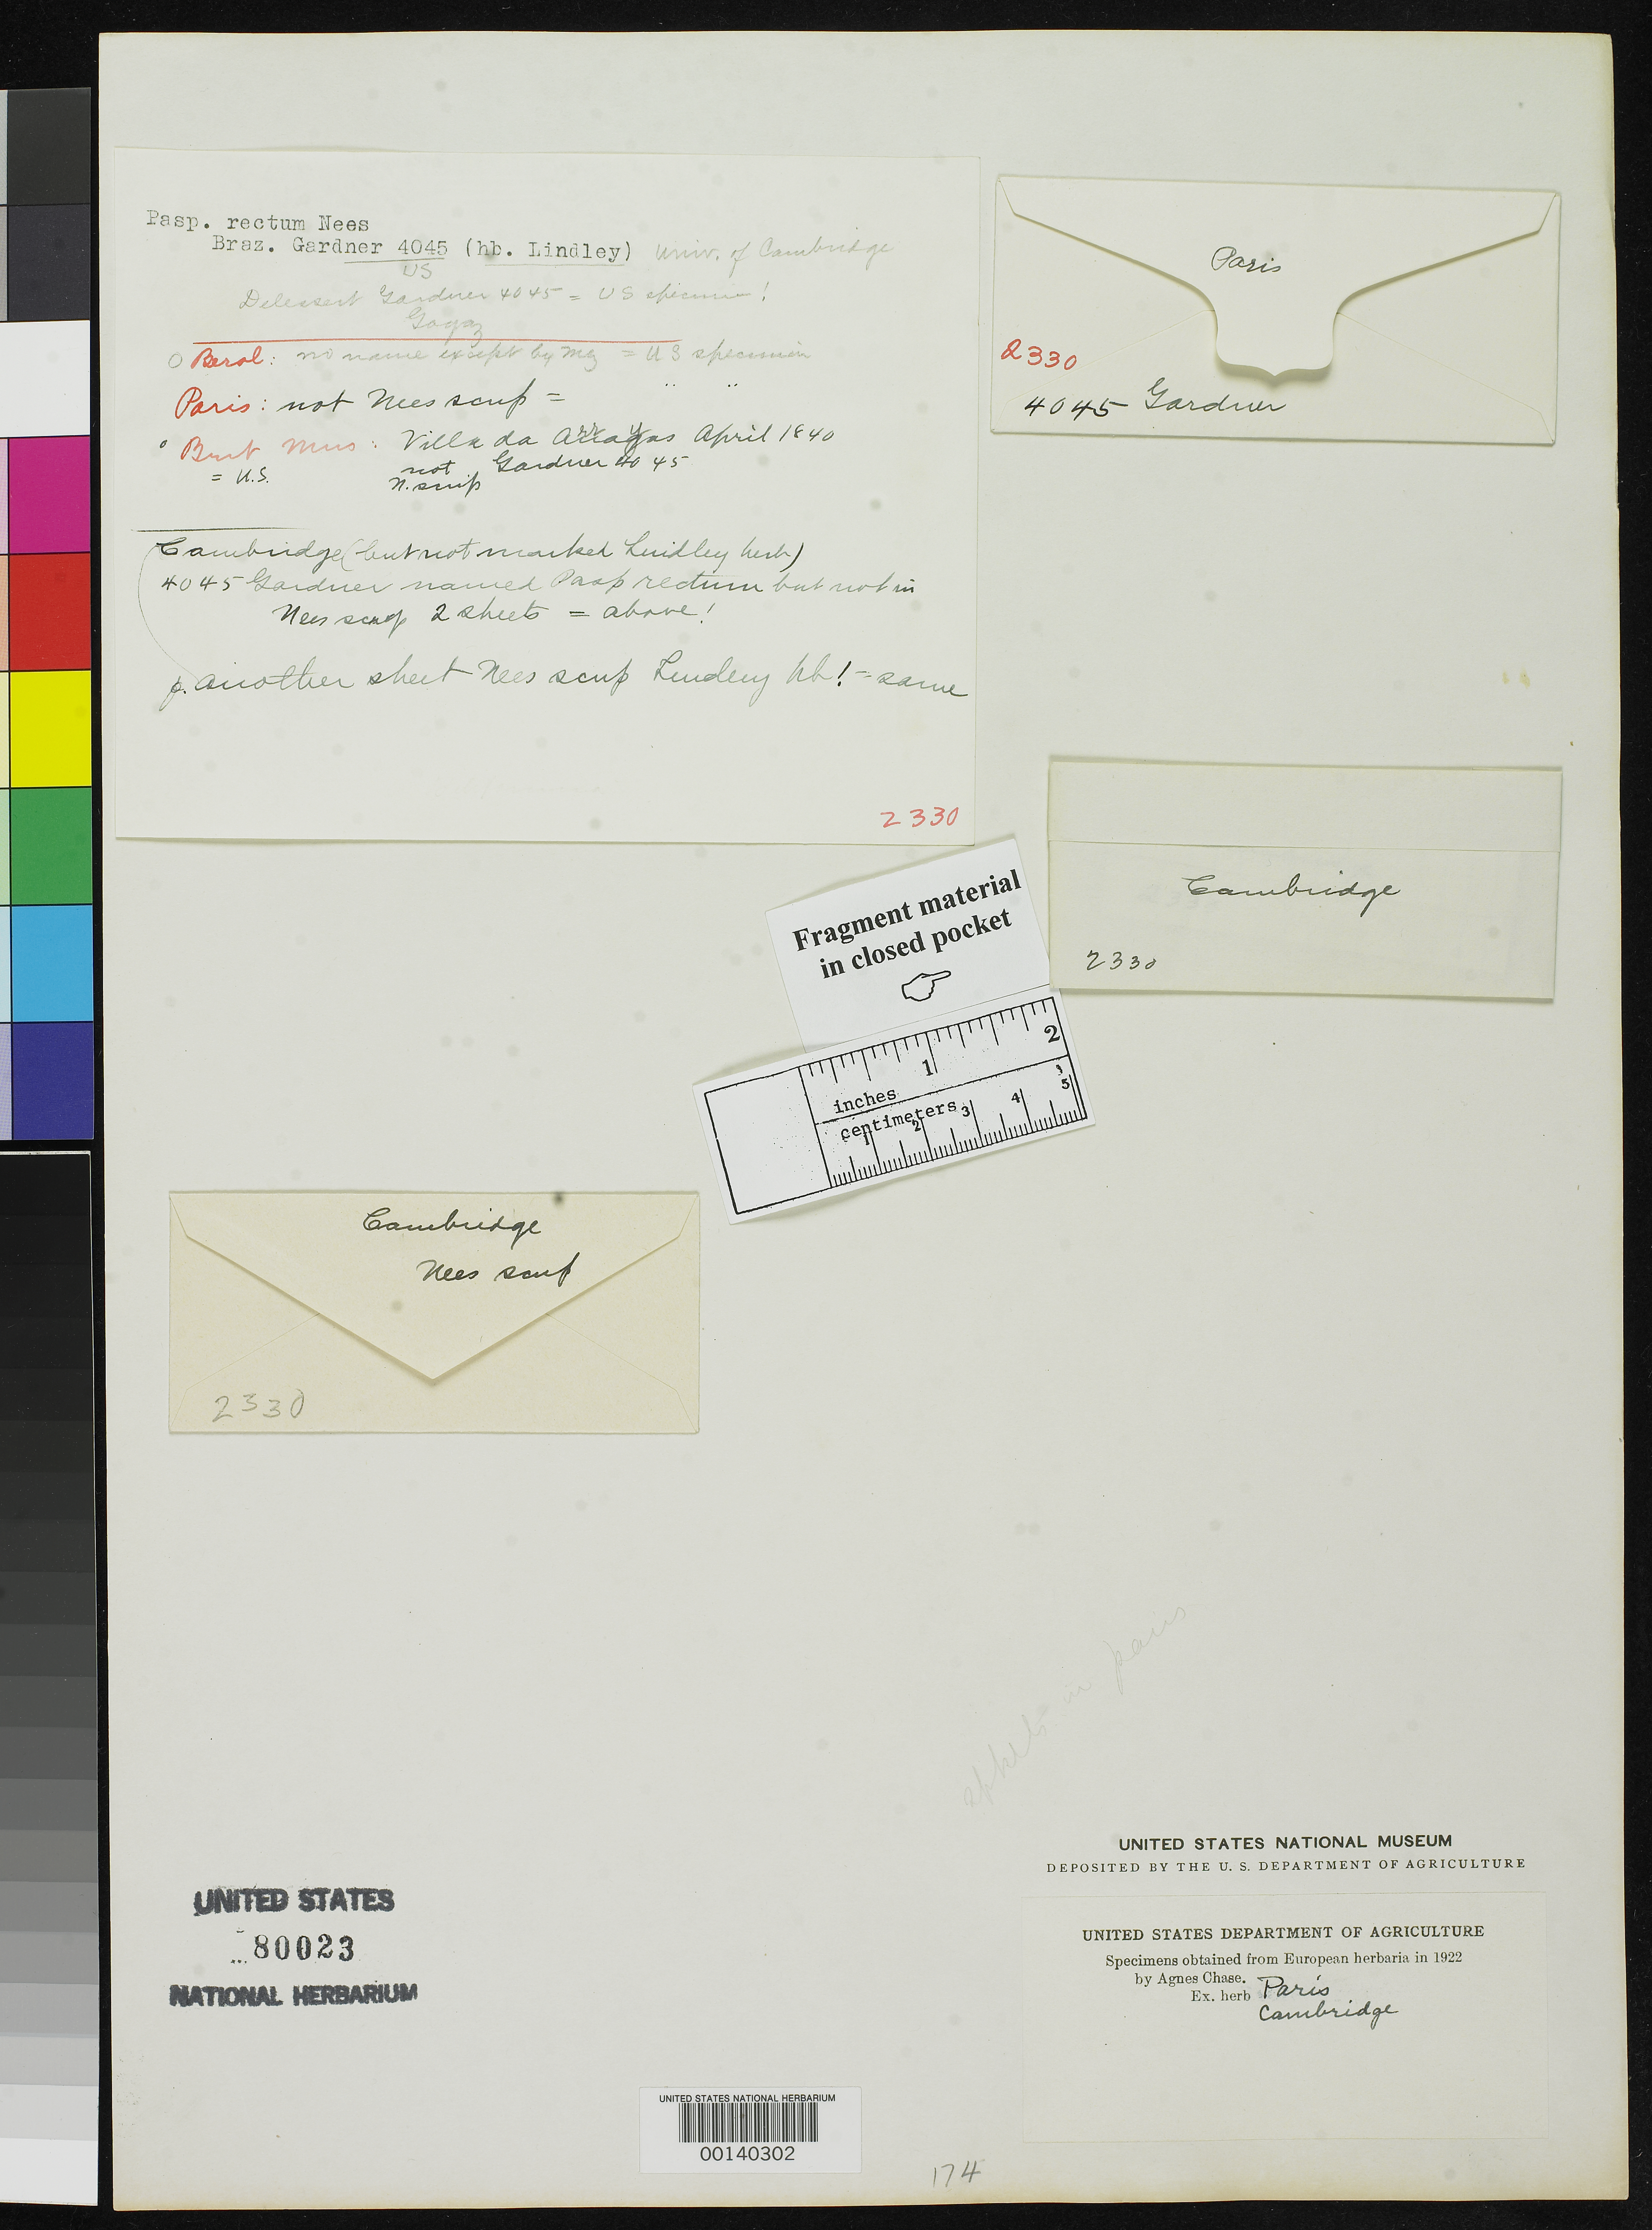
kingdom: Plantae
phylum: Tracheophyta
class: Liliopsida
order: Poales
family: Poaceae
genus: Paspalum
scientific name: Paspalum rectum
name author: Nees in Hook.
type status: Type Fragment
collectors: G. Gardner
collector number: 4045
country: Brazil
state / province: Goiás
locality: Inter Porto Imperial et Lunie, ad flum Tocantins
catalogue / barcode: US 80023